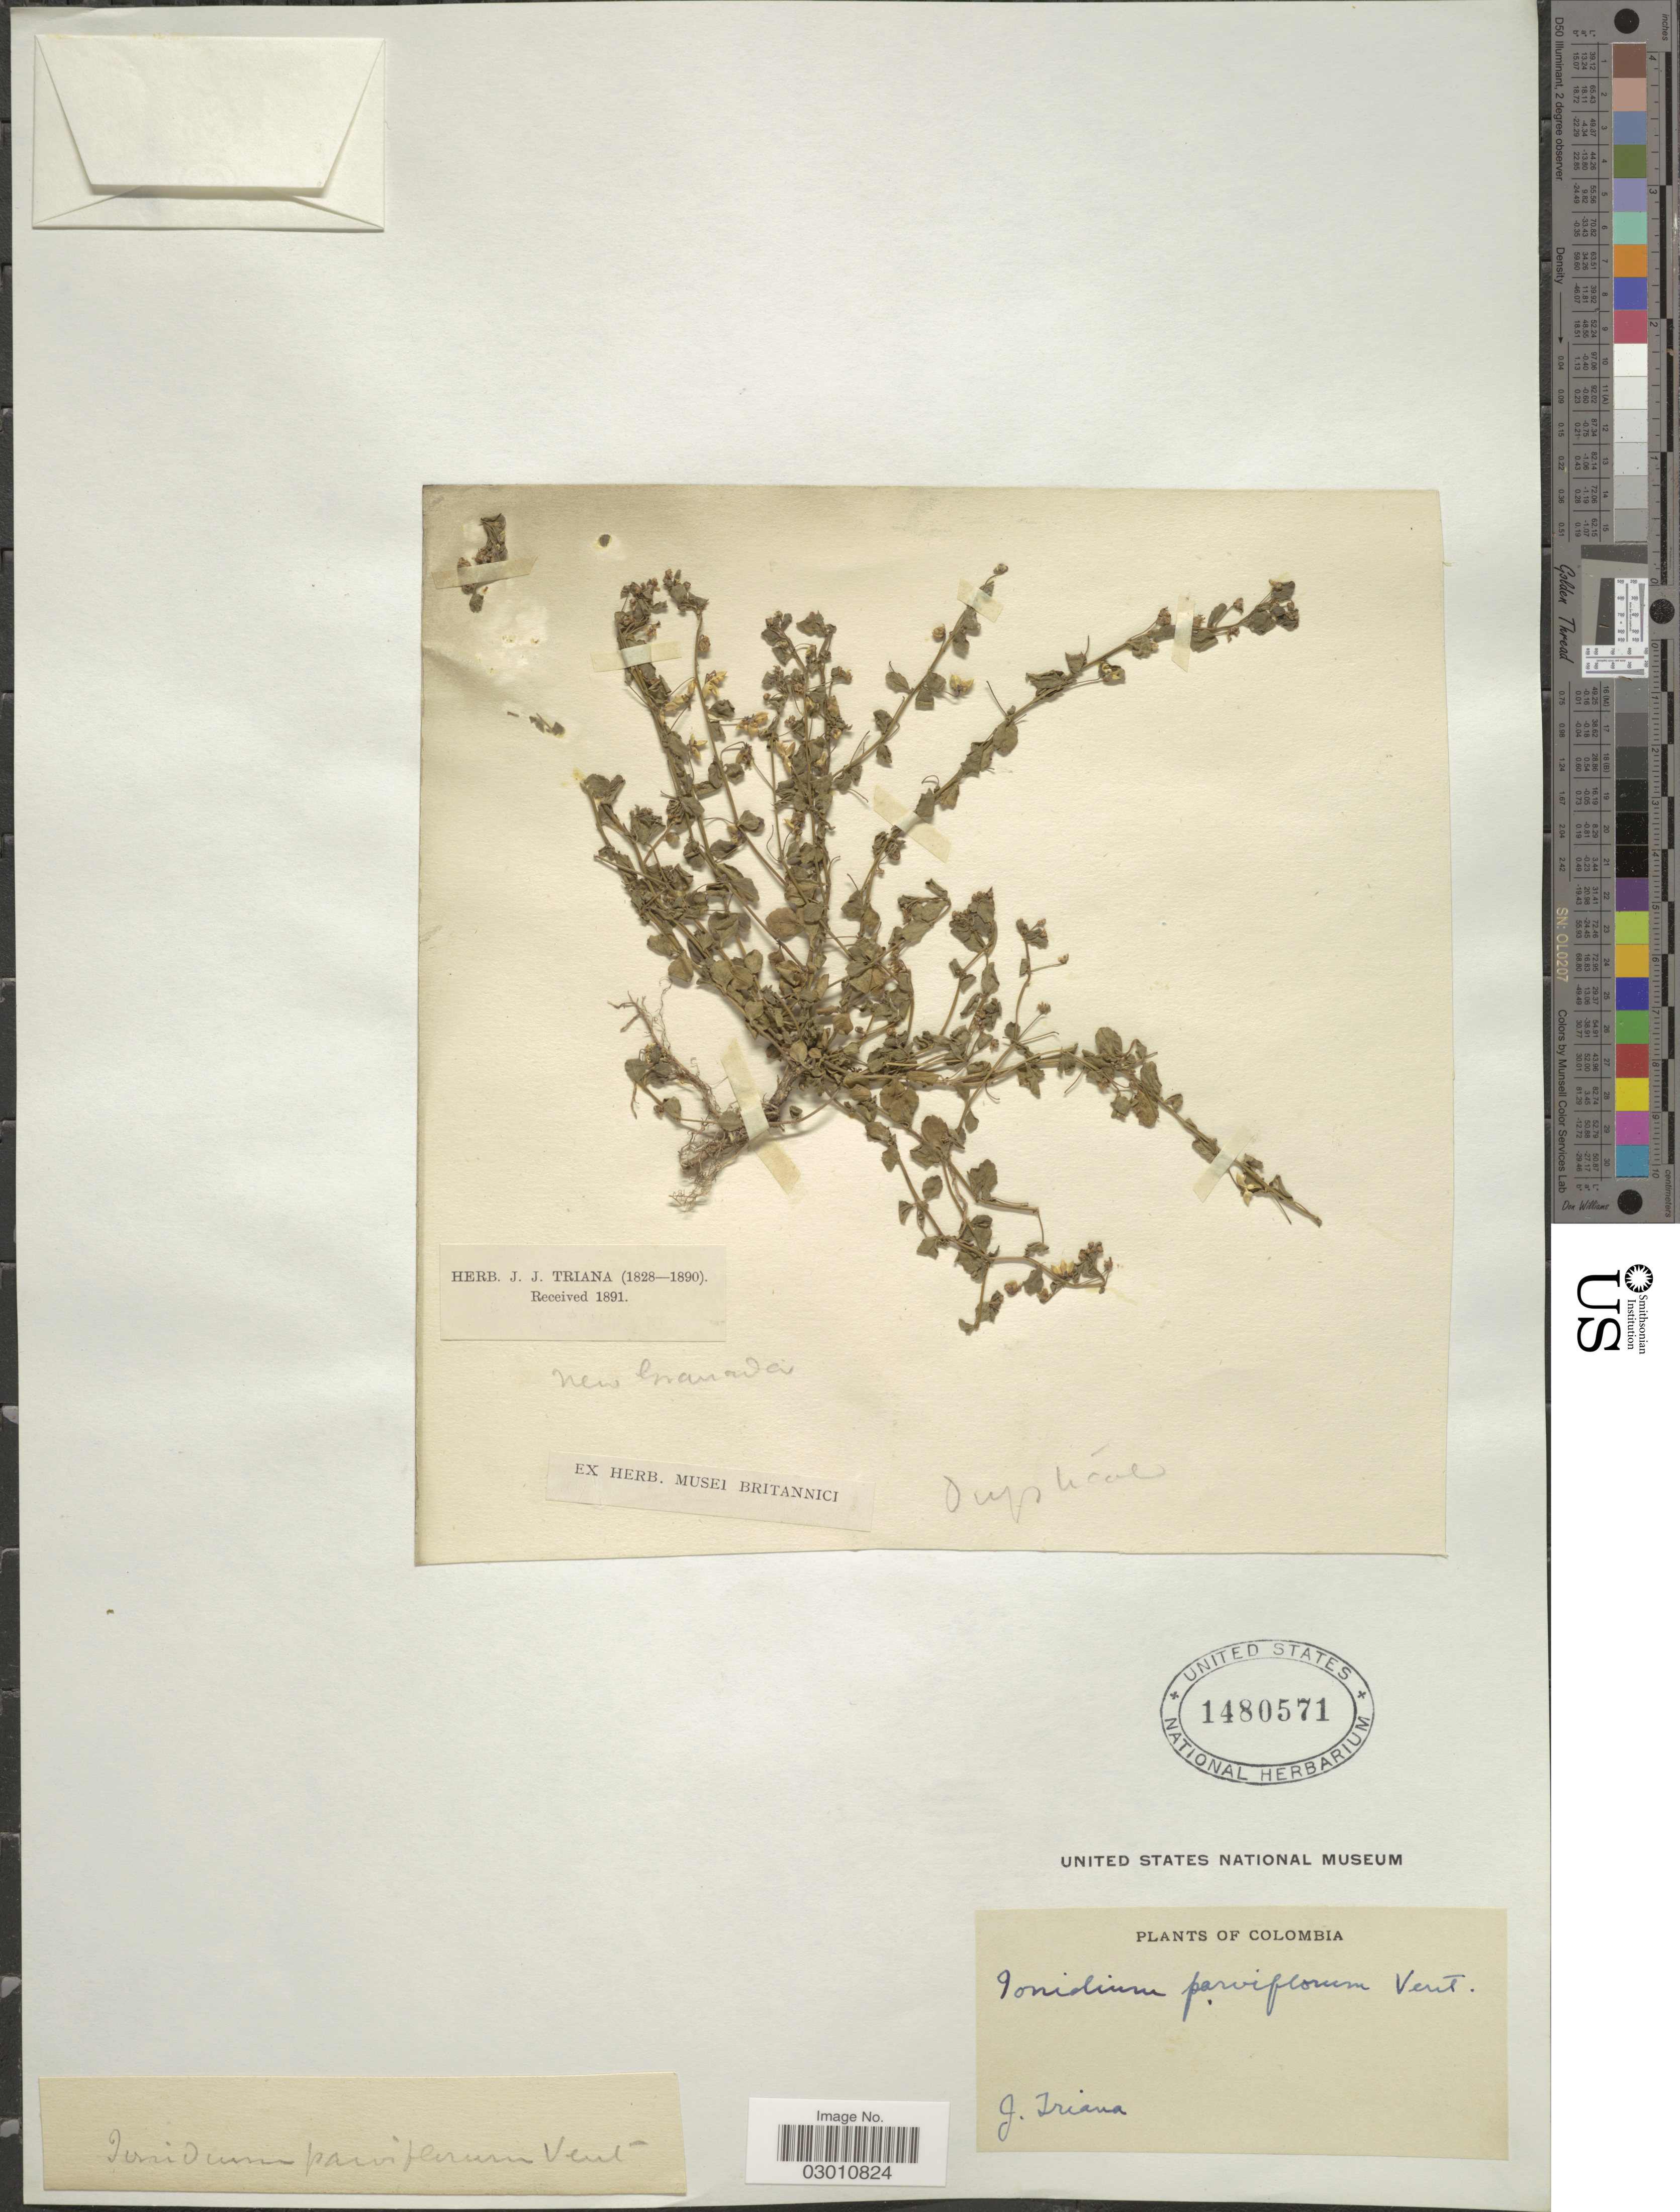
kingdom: Plantae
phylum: Tracheophyta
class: Magnoliopsida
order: Malpighiales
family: Violaceae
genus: Pombalia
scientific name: Pombalia parviflora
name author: (L. f.) Paula-Souza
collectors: J. J. Triana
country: Colombia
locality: New Granada.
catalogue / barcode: US 1480571